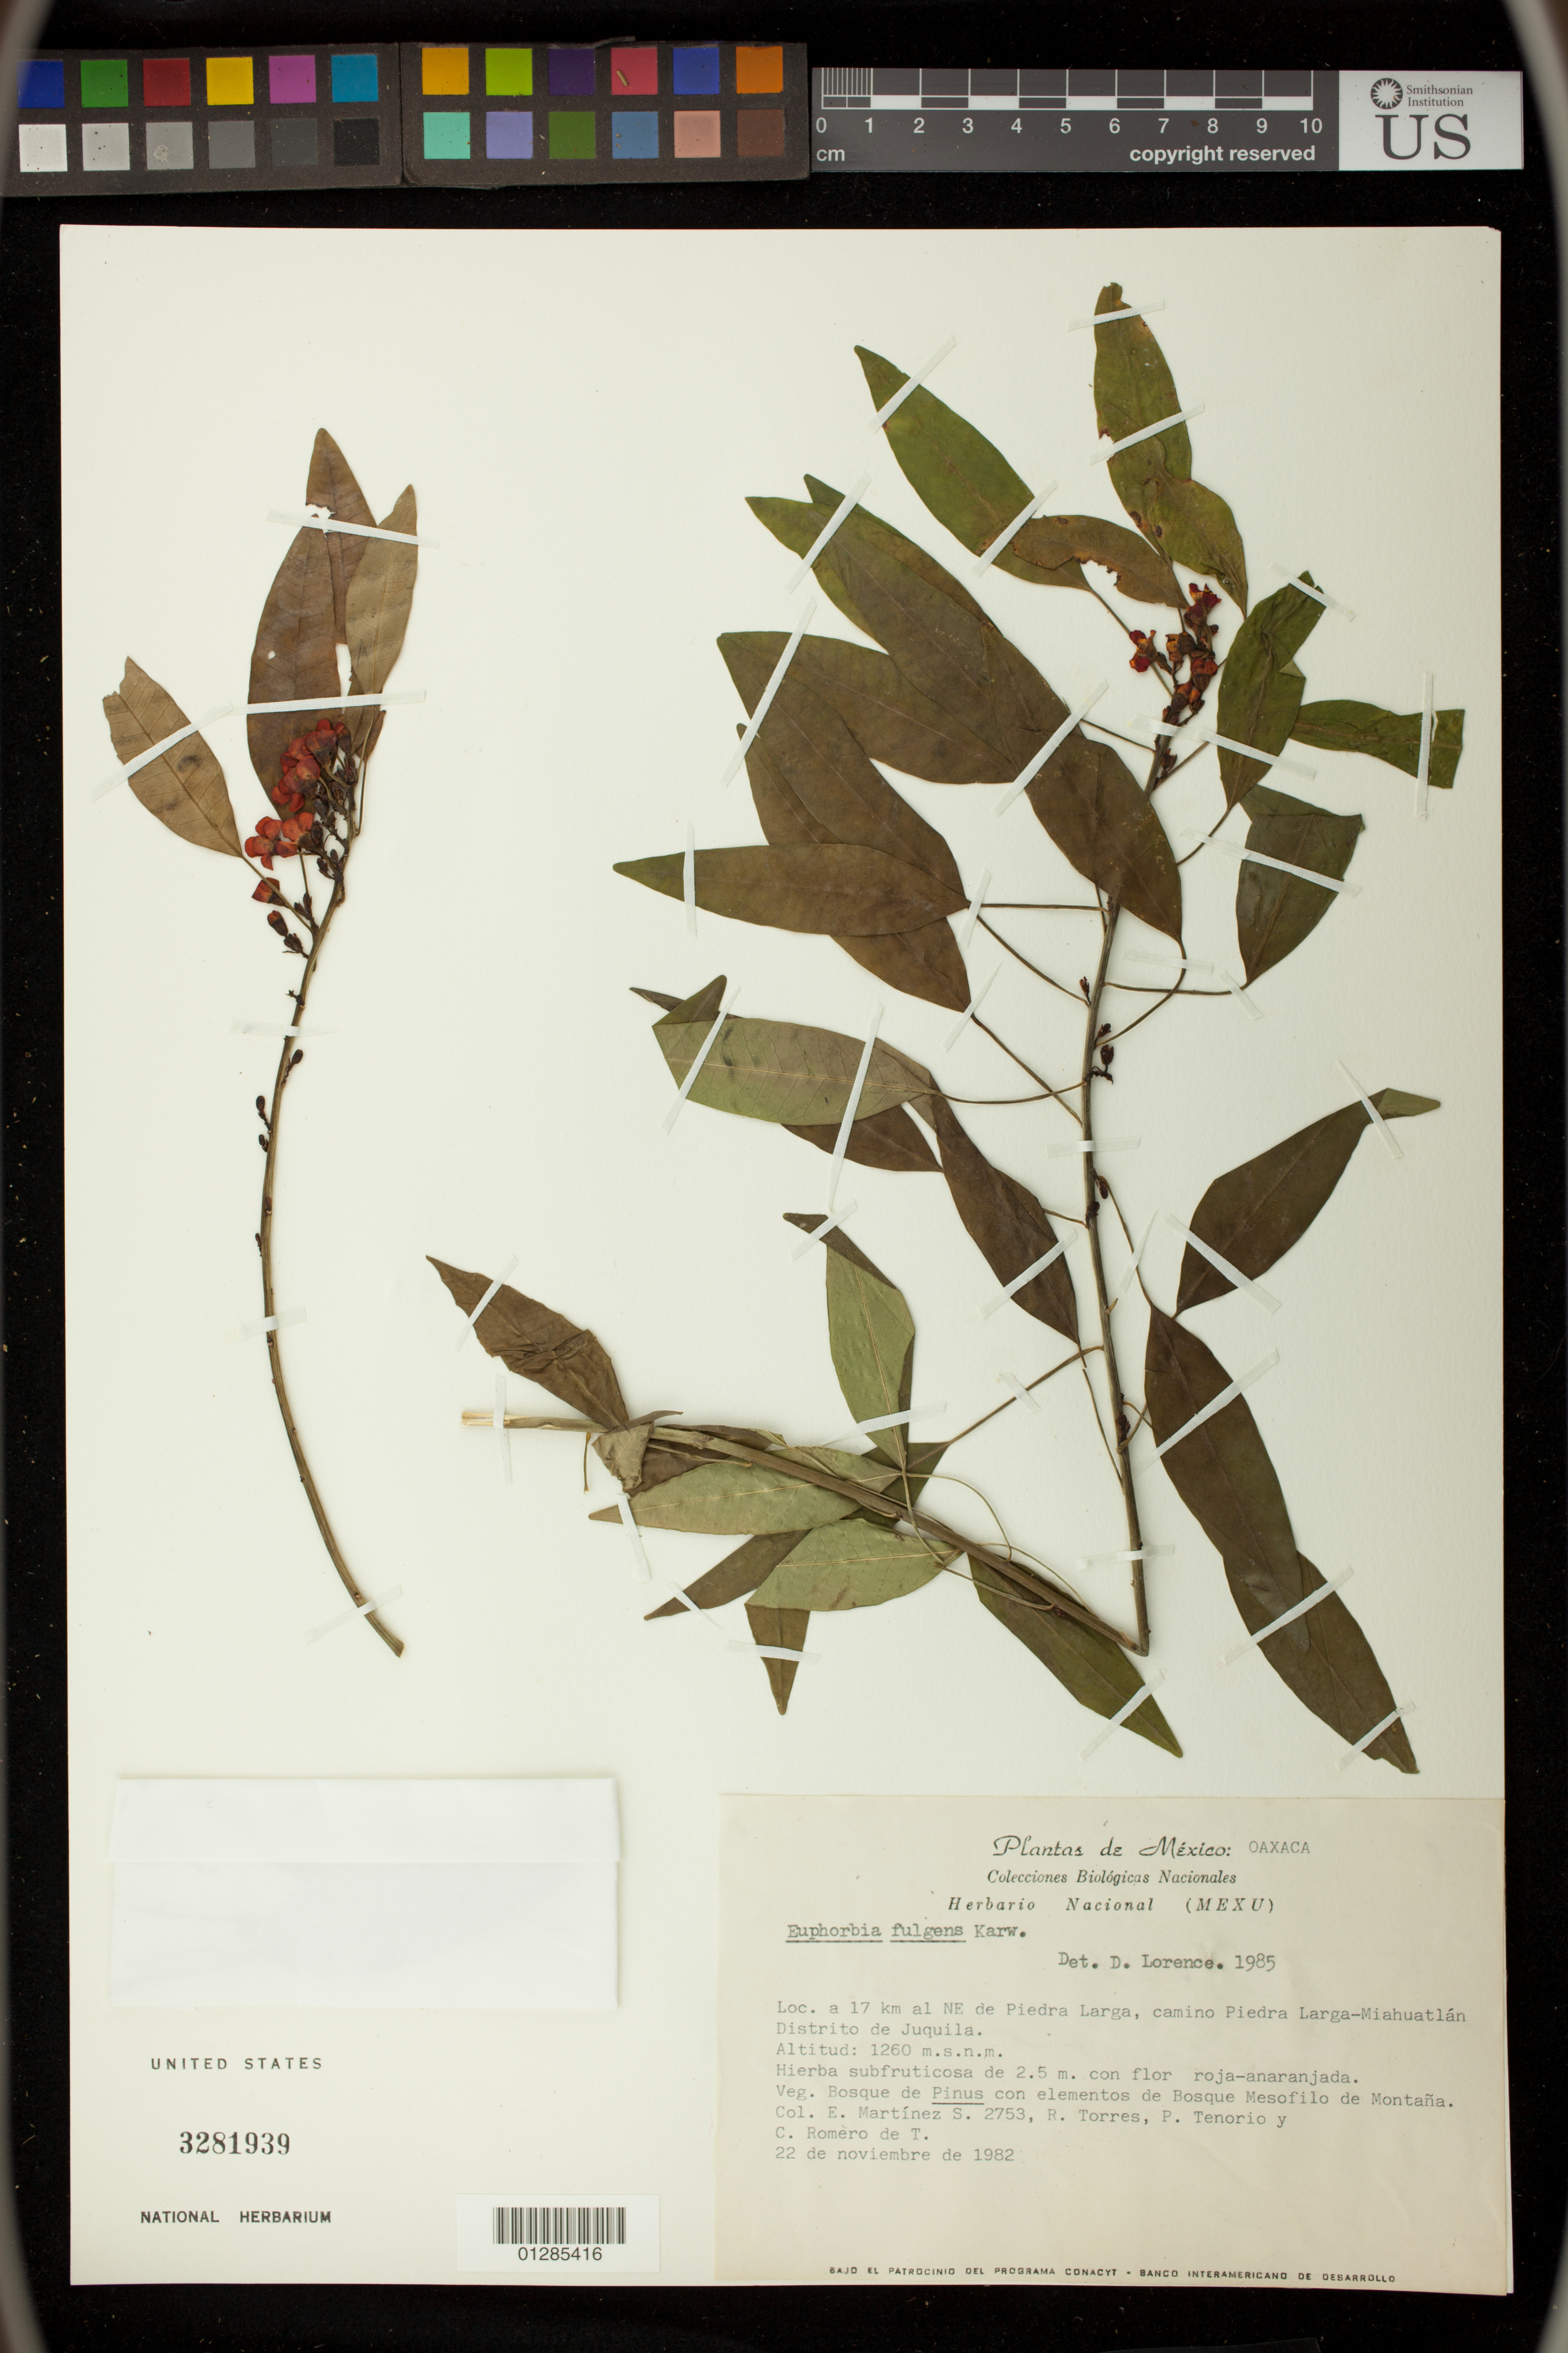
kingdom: Plantae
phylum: Tracheophyta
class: Magnoliopsida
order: Malpighiales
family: Euphorbiaceae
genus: Euphorbia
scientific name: Euphorbia fulgens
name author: Karw. ex Klotzsch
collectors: R. Torres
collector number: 2753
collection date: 1982-11-22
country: Mexico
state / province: Oaxaca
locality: Loc. a 17 km al NE de Piedra Larga, camino Piedra Larga-Miahuatlan Distrito de Juquila.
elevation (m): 1260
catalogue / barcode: US 3281939